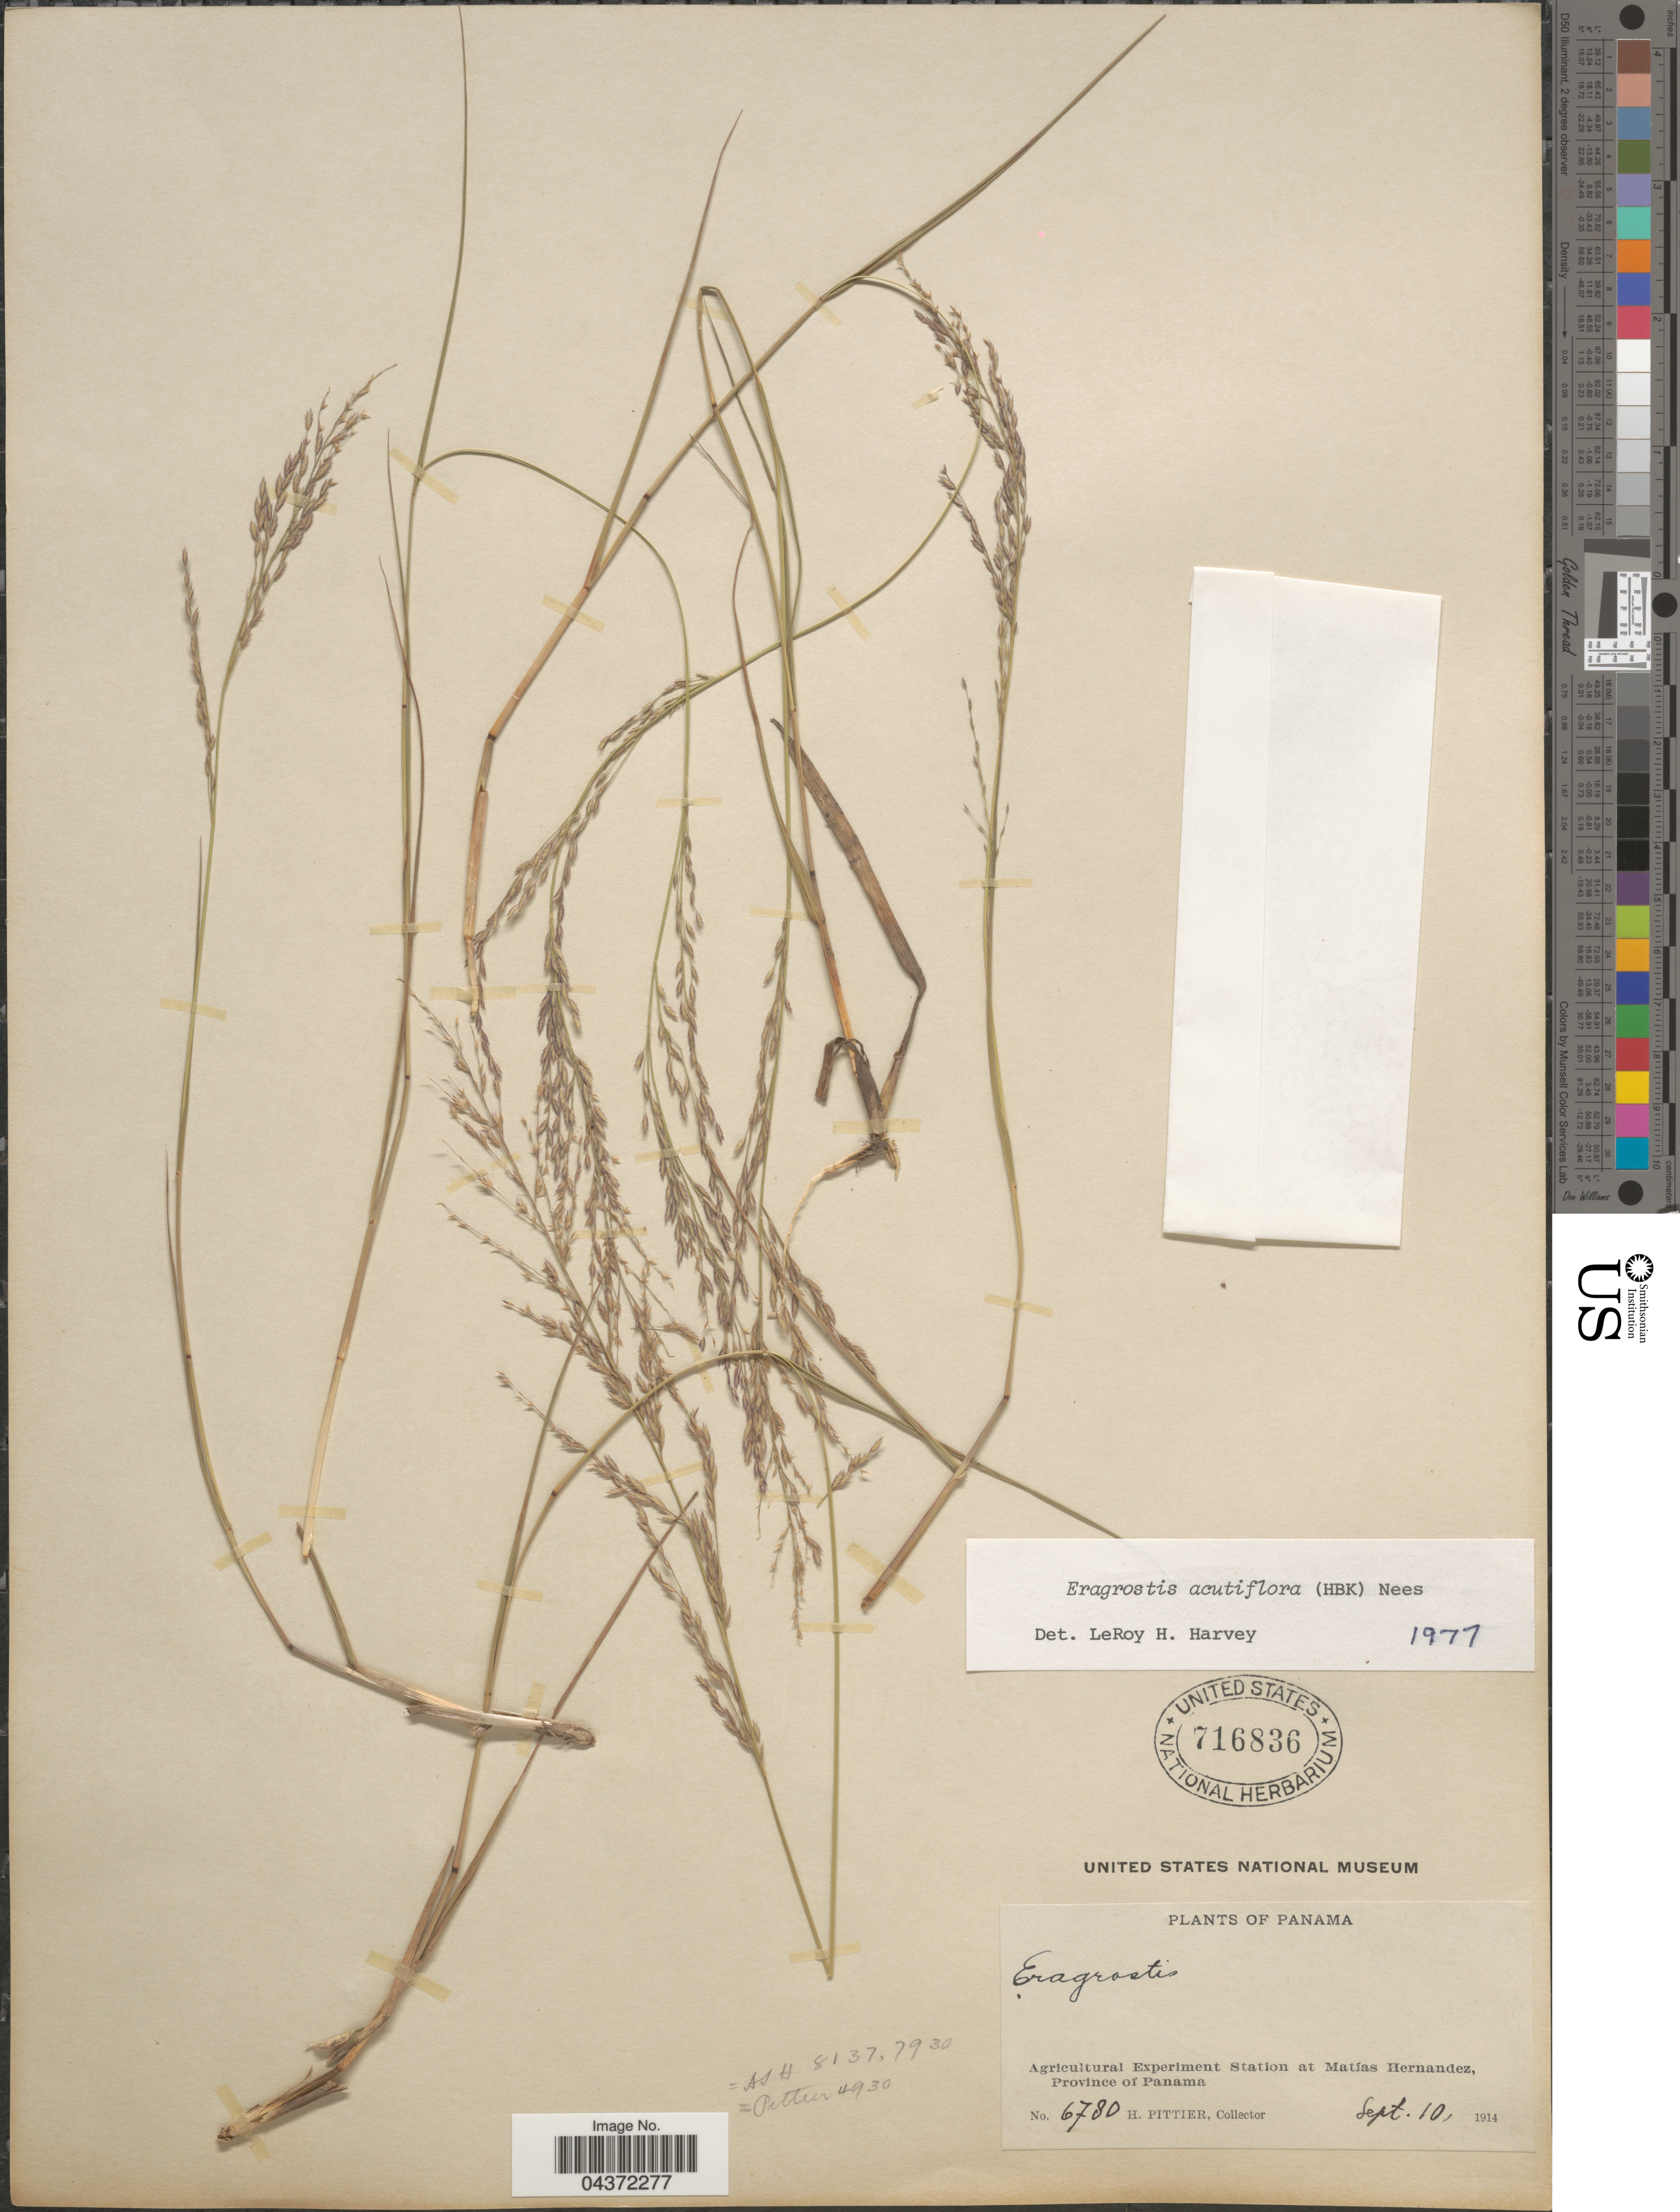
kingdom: Plantae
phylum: Tracheophyta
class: Liliopsida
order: Poales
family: Poaceae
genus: Eragrostis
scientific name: Eragrostis acutiflora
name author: (Kunth) Nees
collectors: H. F. Pittier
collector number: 6780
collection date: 1914-09-10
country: Panama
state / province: Panamá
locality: Agricultural Experiment Station at Matías Hernandez, Province of Panama.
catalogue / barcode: US 716836